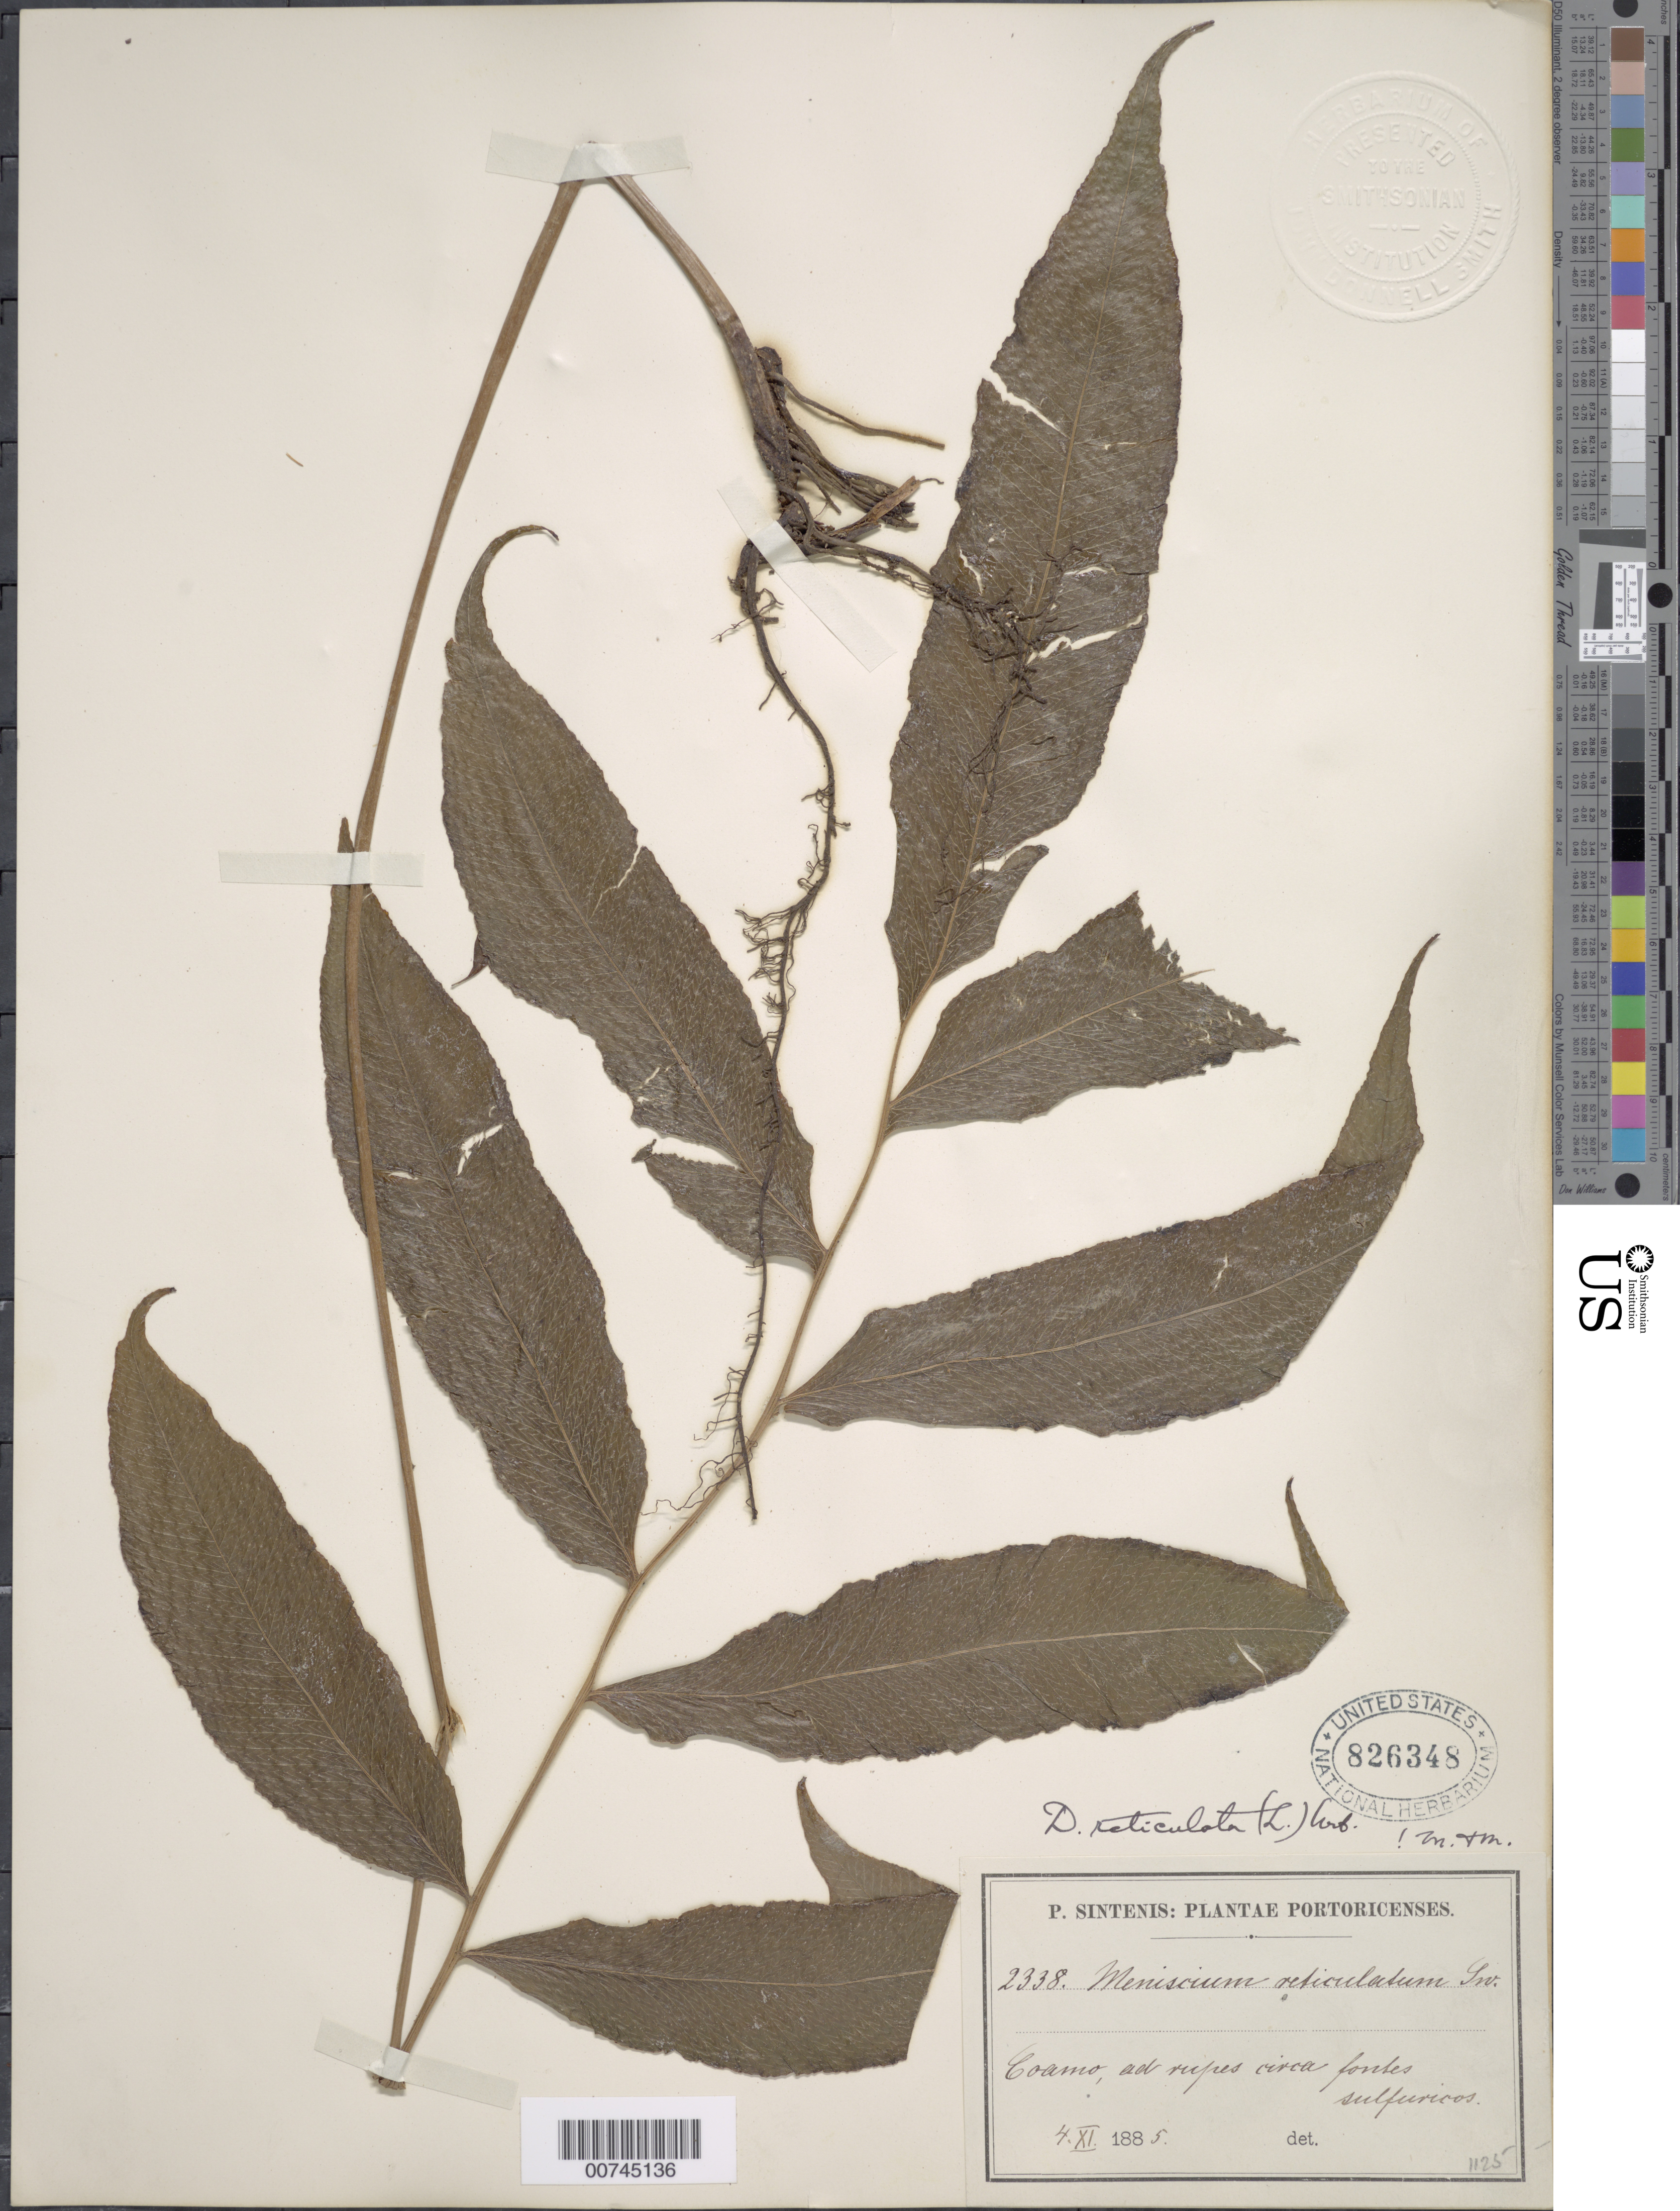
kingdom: Plantae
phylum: Tracheophyta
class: Polypodiopsida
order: Polypodiales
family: Thelypteridaceae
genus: Meniscium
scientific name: Meniscium reticulatum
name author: (L.) Sw.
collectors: P. Sintenis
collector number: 2338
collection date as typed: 04 Nov 1885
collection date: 1885-11-04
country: Puerto Rico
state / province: Coamo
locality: Coamo ad rupes circa fontes sulfuricos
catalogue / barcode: US 826348